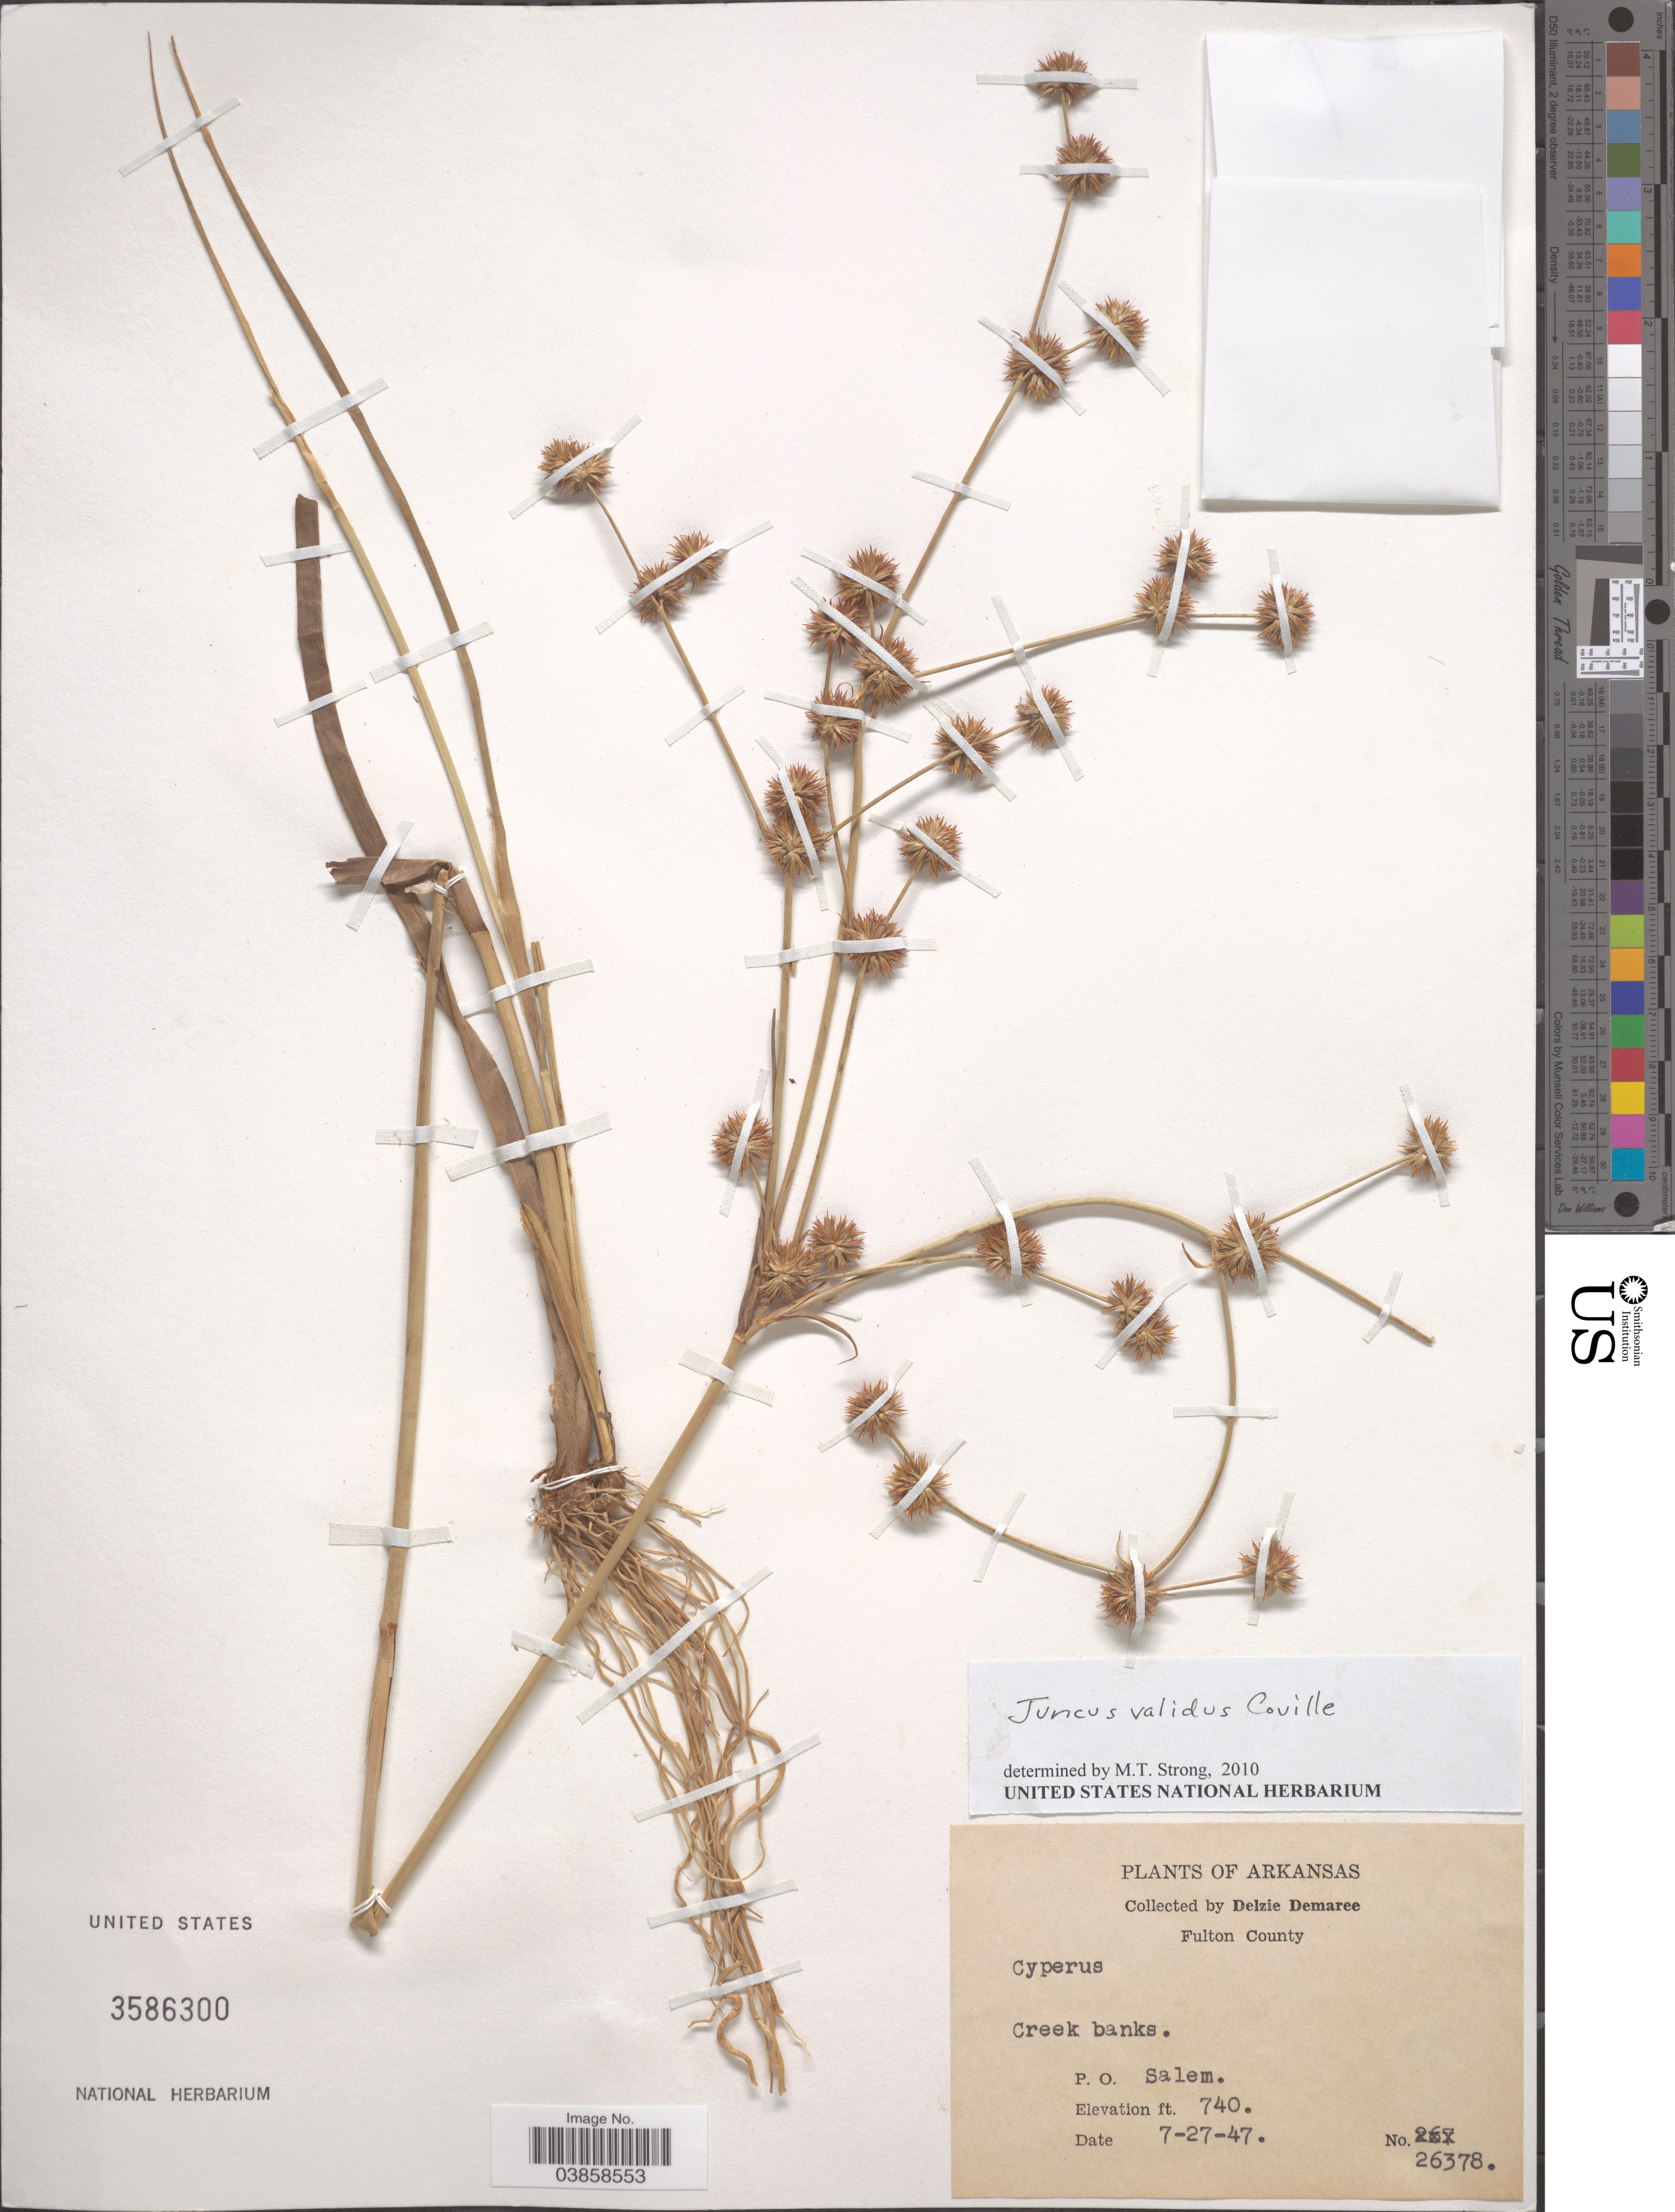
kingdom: Plantae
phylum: Tracheophyta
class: Liliopsida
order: Poales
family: Juncaceae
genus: Juncus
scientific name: Juncus validus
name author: Coville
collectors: D. Demaree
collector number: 26378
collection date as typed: Transcribed d/m/y: 27/7/47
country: United States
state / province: Arkansas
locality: Fulton County. P.O. Salem.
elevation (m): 226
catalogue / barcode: US 3586300